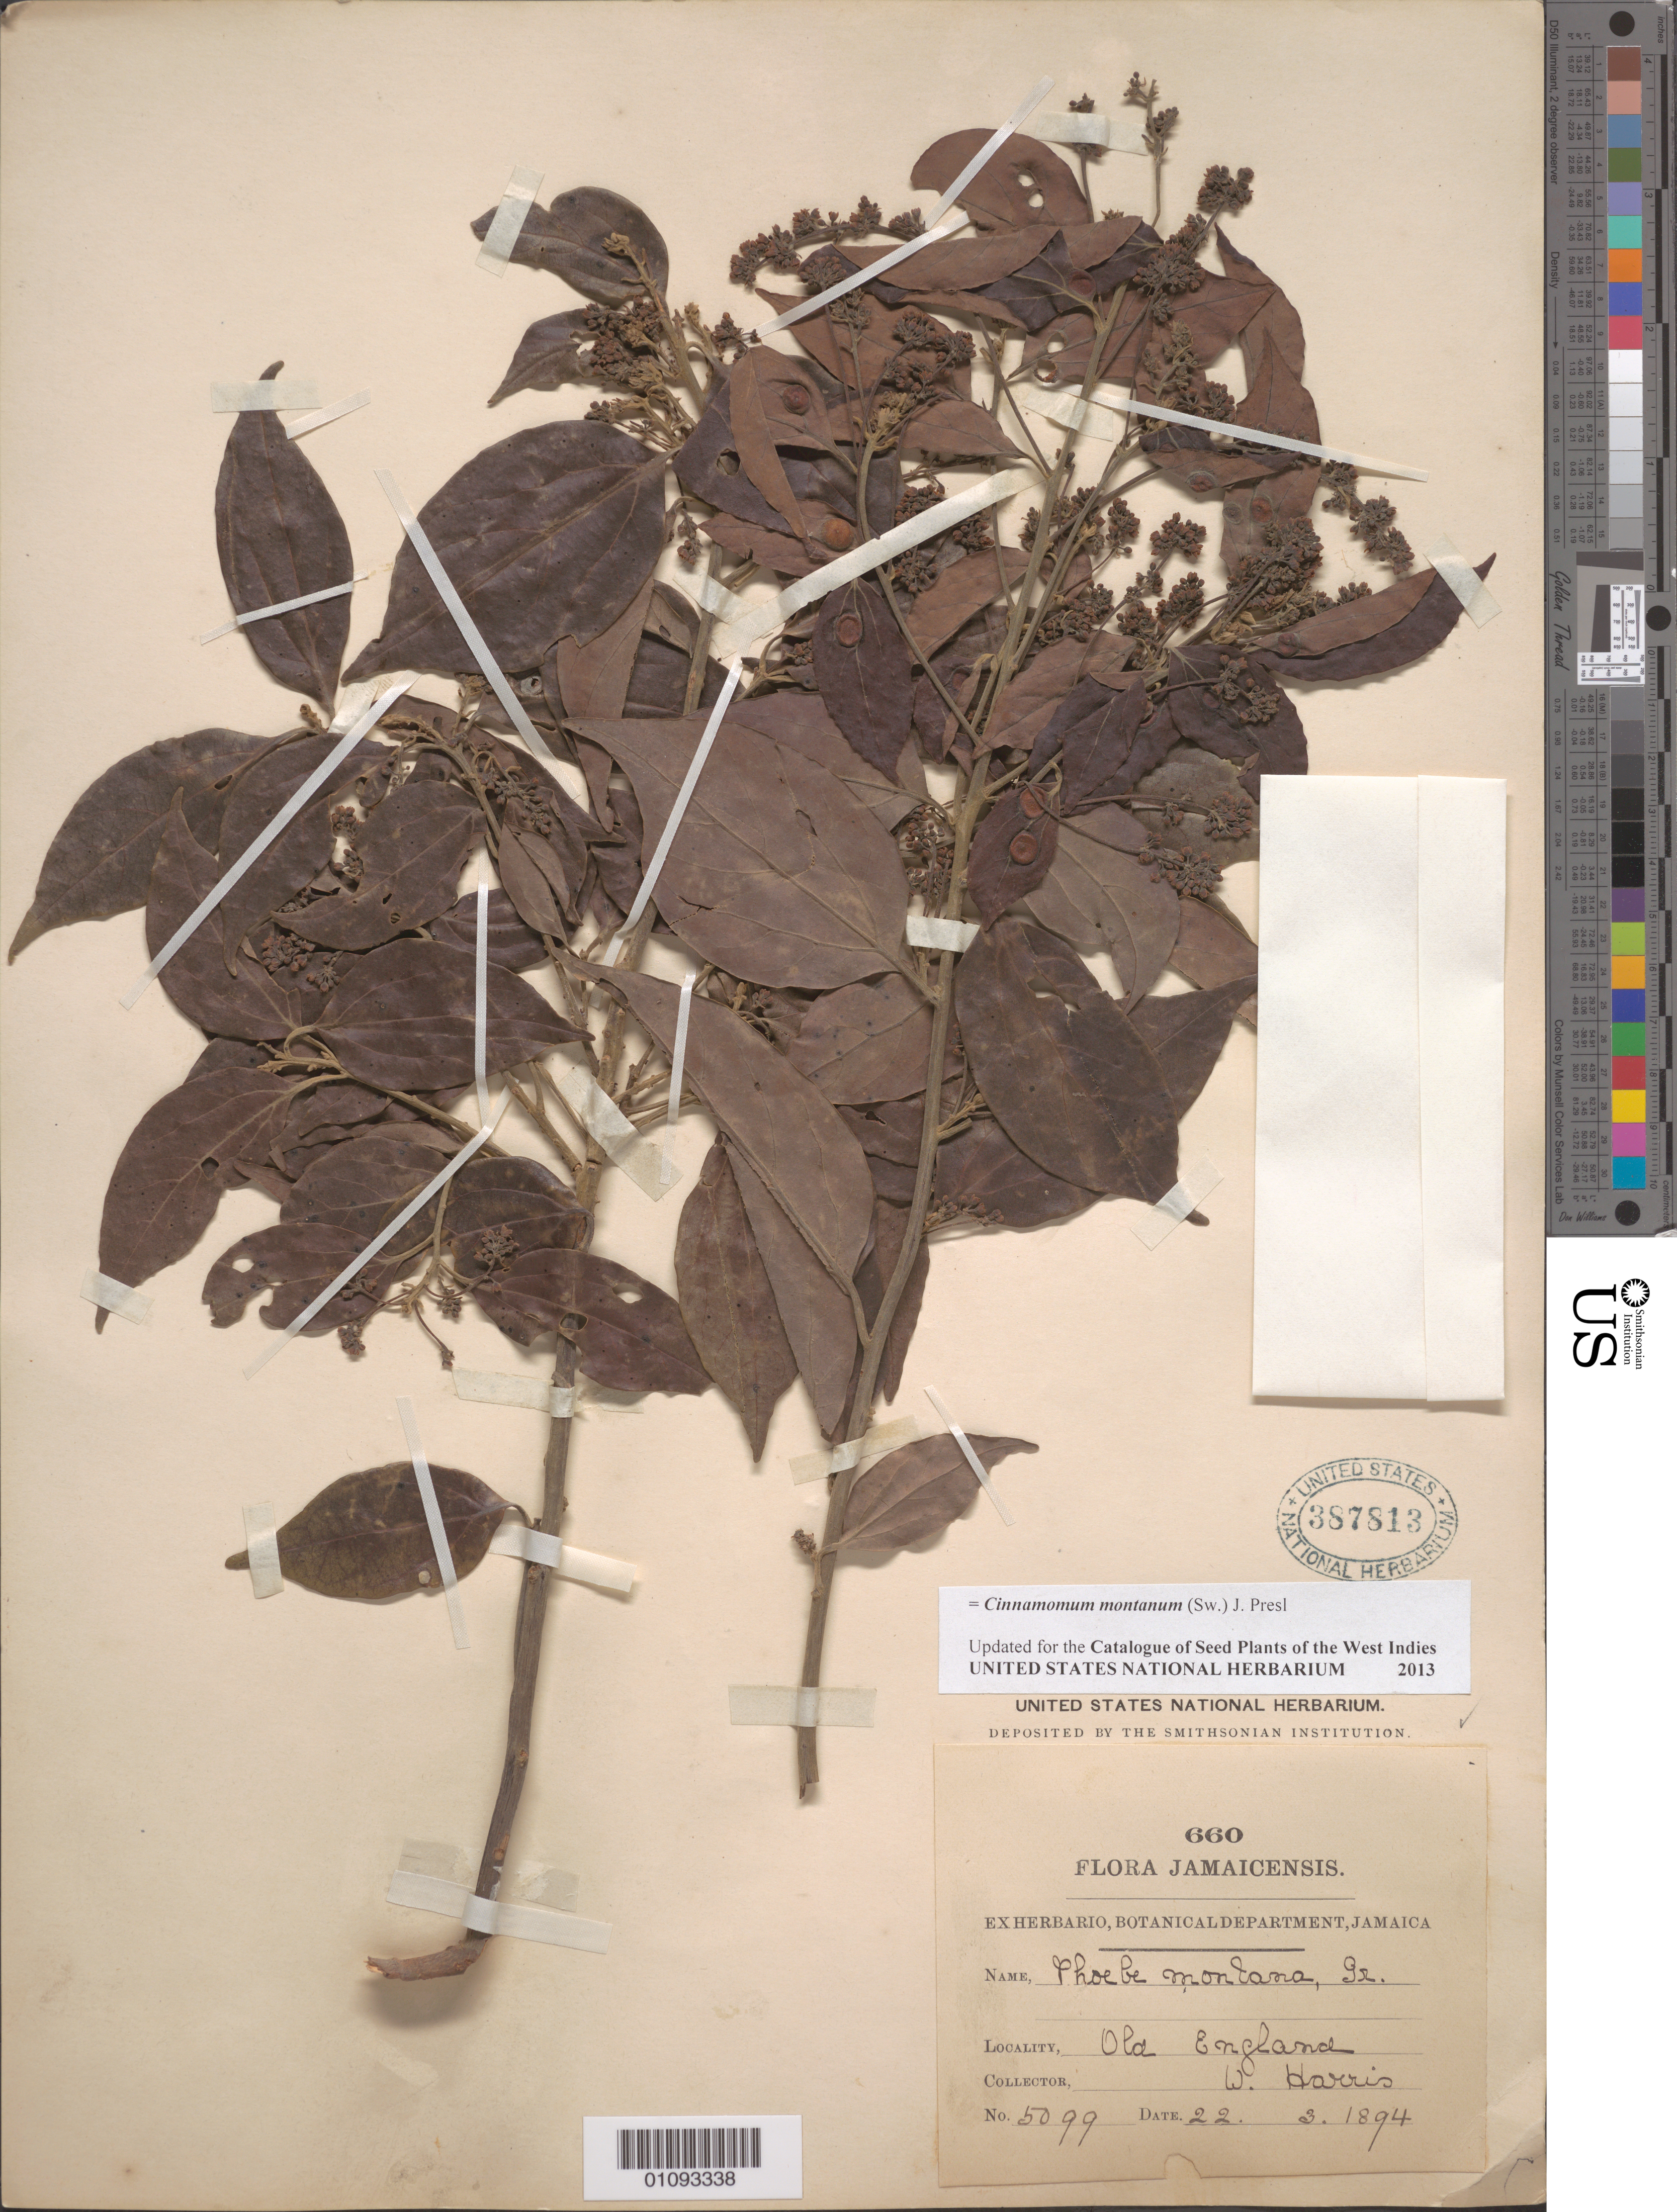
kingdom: Plantae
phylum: Tracheophyta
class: Magnoliopsida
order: Laurales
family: Lauraceae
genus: Cinnamomum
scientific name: Cinnamomum montanum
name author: (Sw.) J. Presl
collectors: W. Harris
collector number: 5099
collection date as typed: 22 Mar 1894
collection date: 1894-03-22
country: Jamaica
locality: Old England.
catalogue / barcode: US 387813